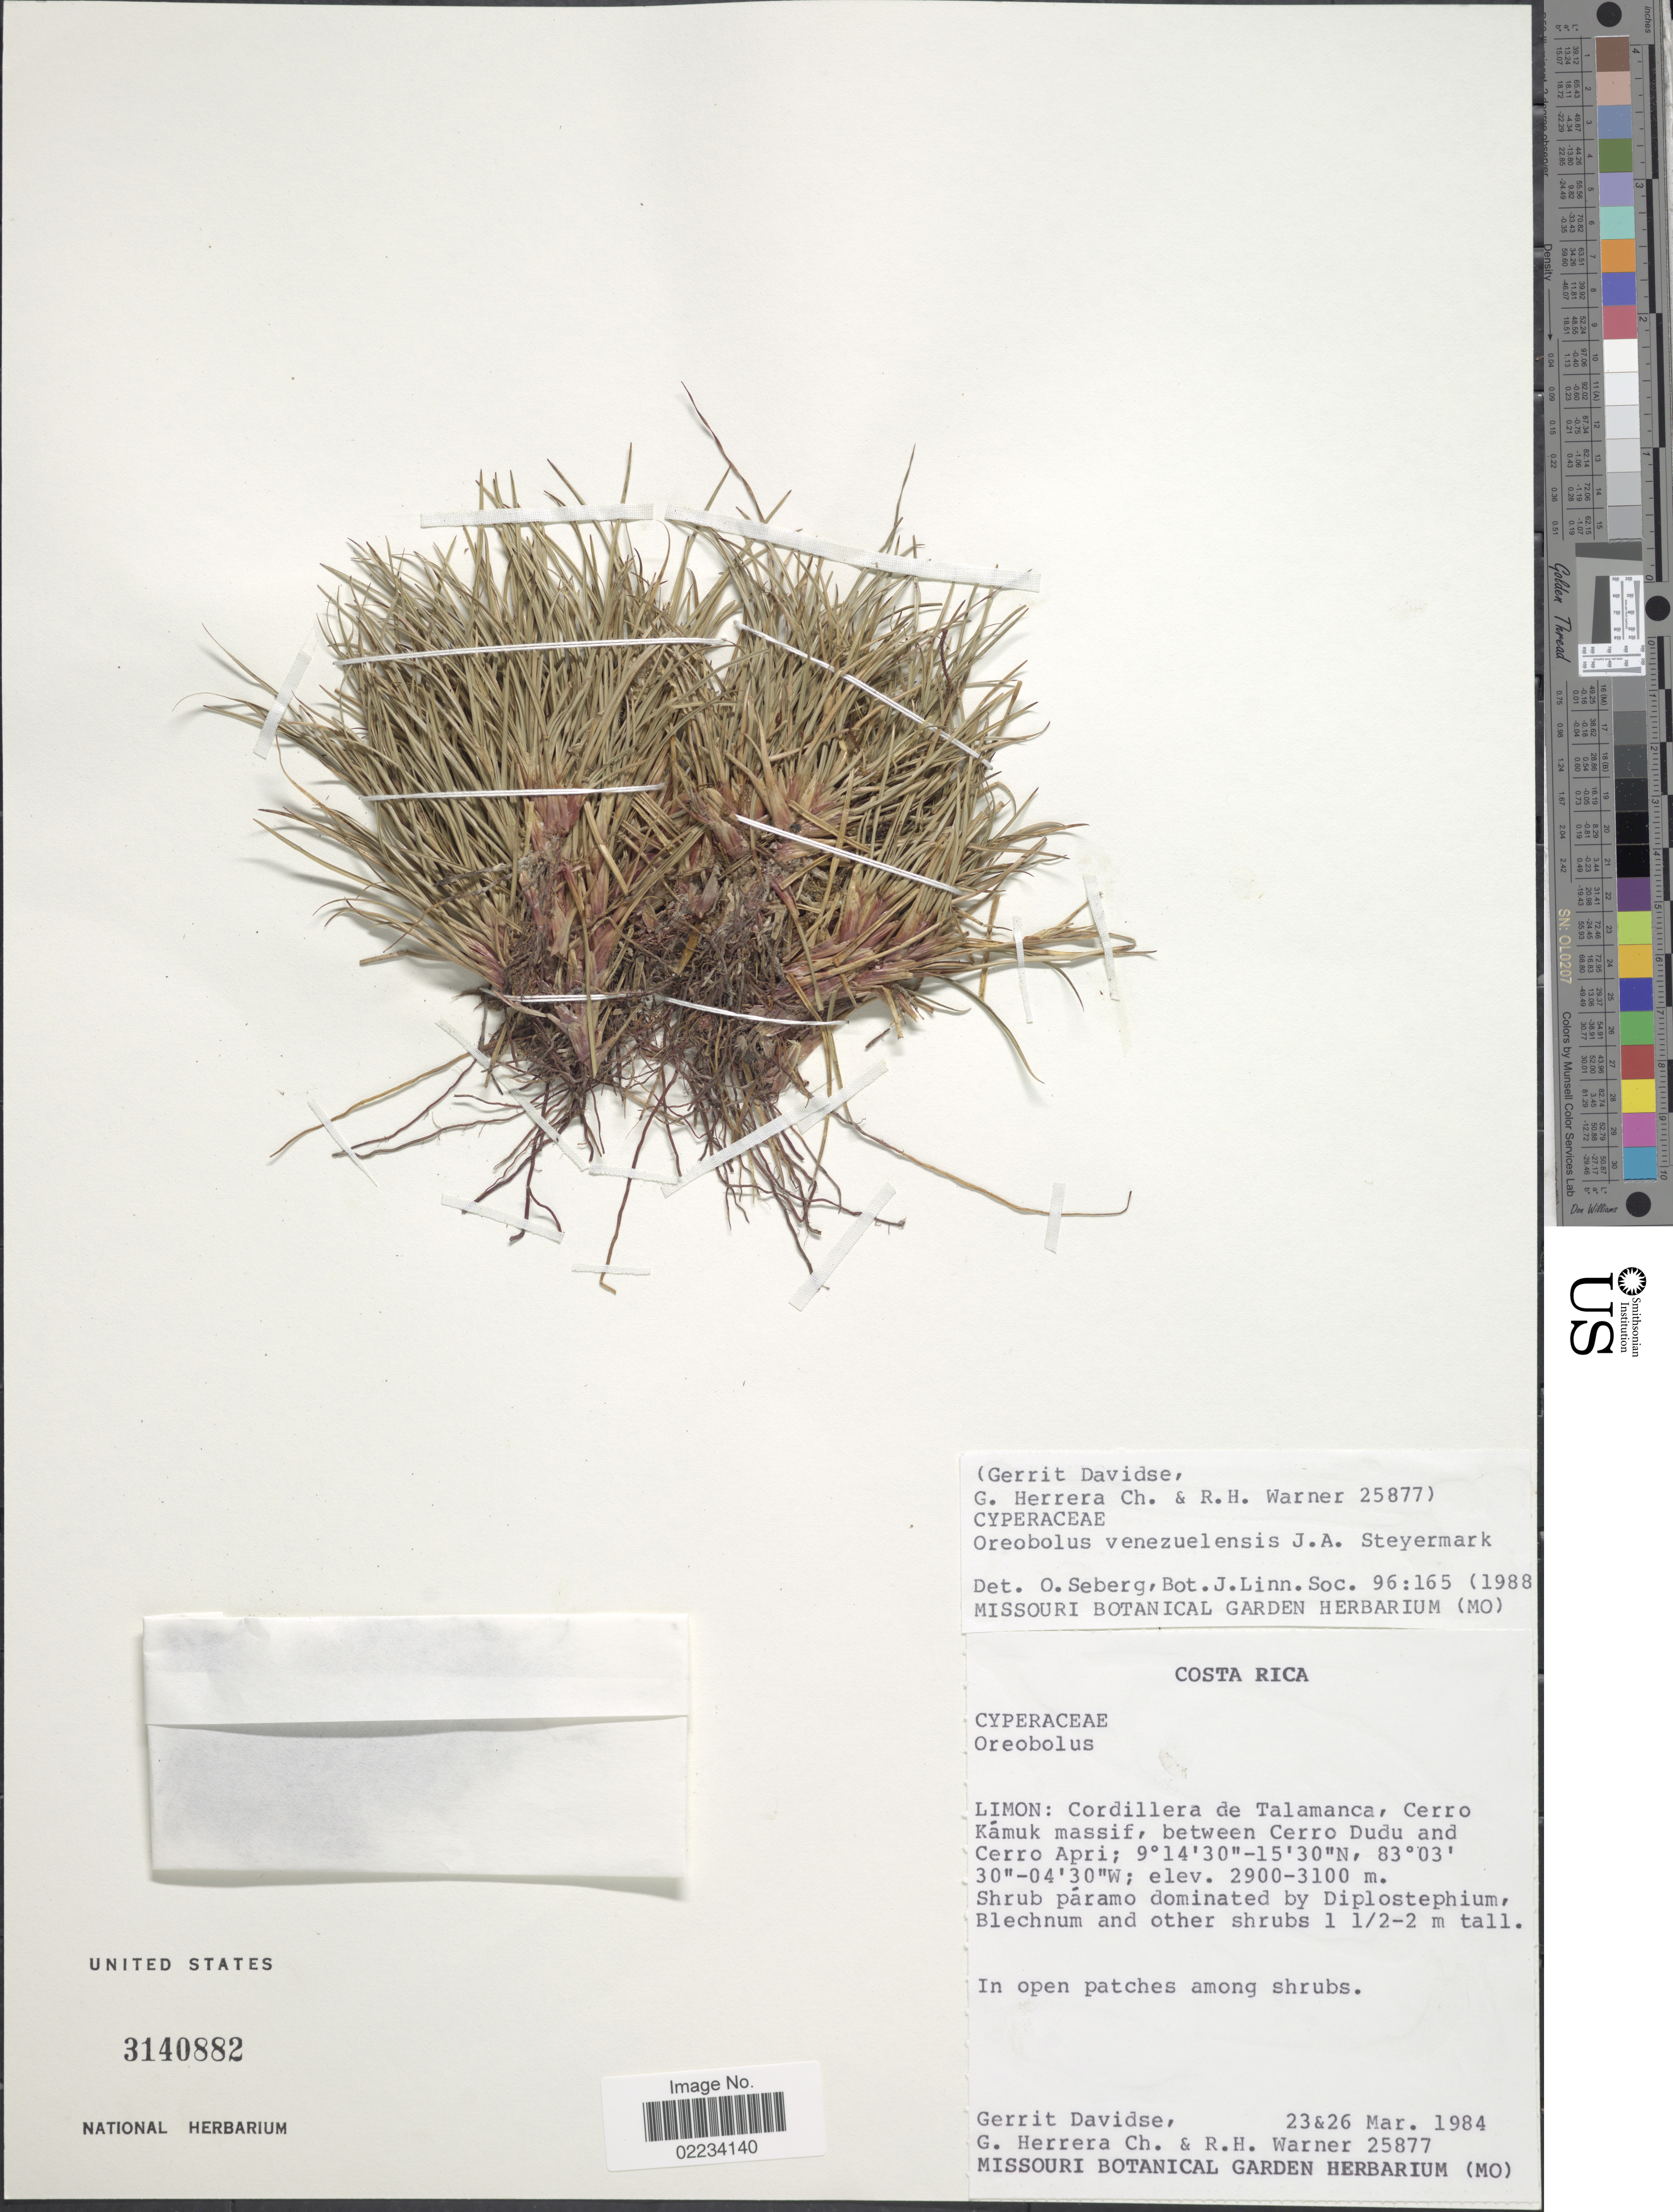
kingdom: Plantae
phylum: Tracheophyta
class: Liliopsida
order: Poales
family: Cyperaceae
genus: Oreobolus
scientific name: Oreobolus venezuelensis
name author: Steyerm.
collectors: G. Davidse, G. Herrera Ch. & R. H. Warner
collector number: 25877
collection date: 1984-03-23/1984-03-26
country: Costa Rica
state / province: Limón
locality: Cordillera de Talamanca, Cerro Kámuk massif, between Cerro Dudu and Cerro Apiri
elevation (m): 2900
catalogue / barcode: US 3140882